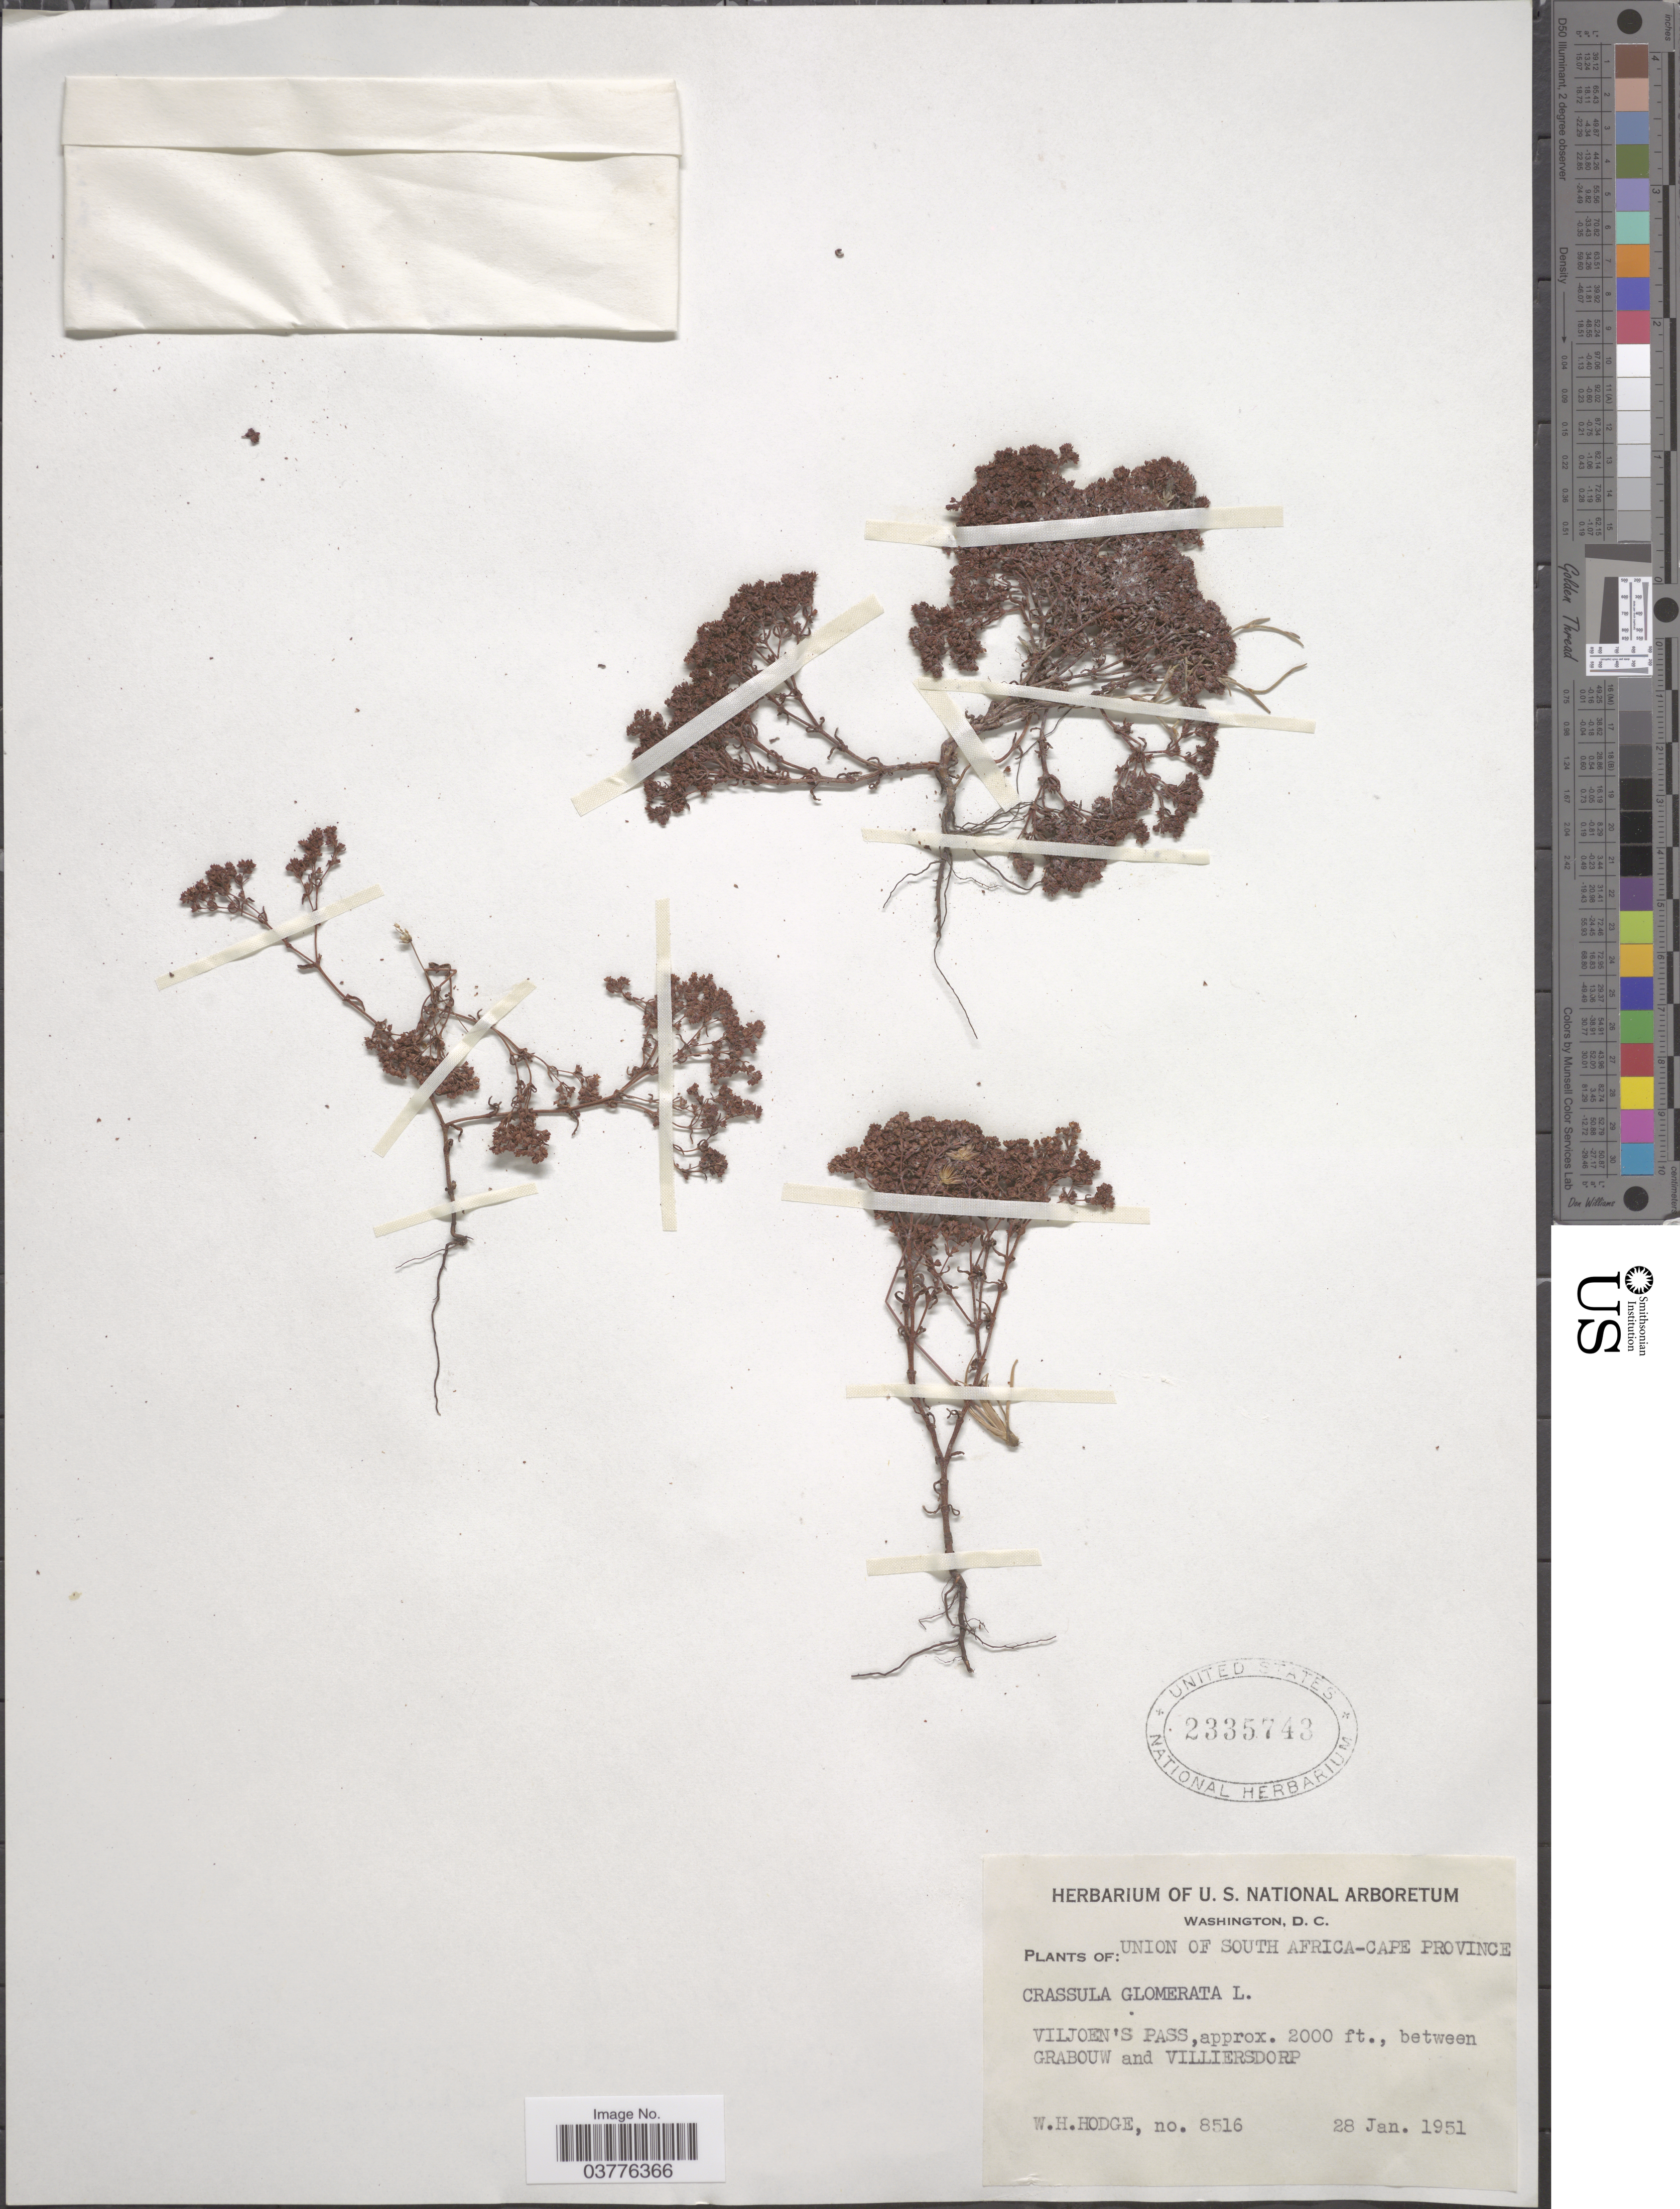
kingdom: Plantae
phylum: Tracheophyta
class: Magnoliopsida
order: Saxifragales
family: Crassulaceae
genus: Crassula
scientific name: Crassula glomerata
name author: P.J. Bergius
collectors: W. Hodge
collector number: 8516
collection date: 1951-01-28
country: South Africa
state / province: Western Cape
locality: Union of South Africa-Cape Province. Viljoen's Pass, between Grabouw and Villiersdorp.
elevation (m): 610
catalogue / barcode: US 2335743